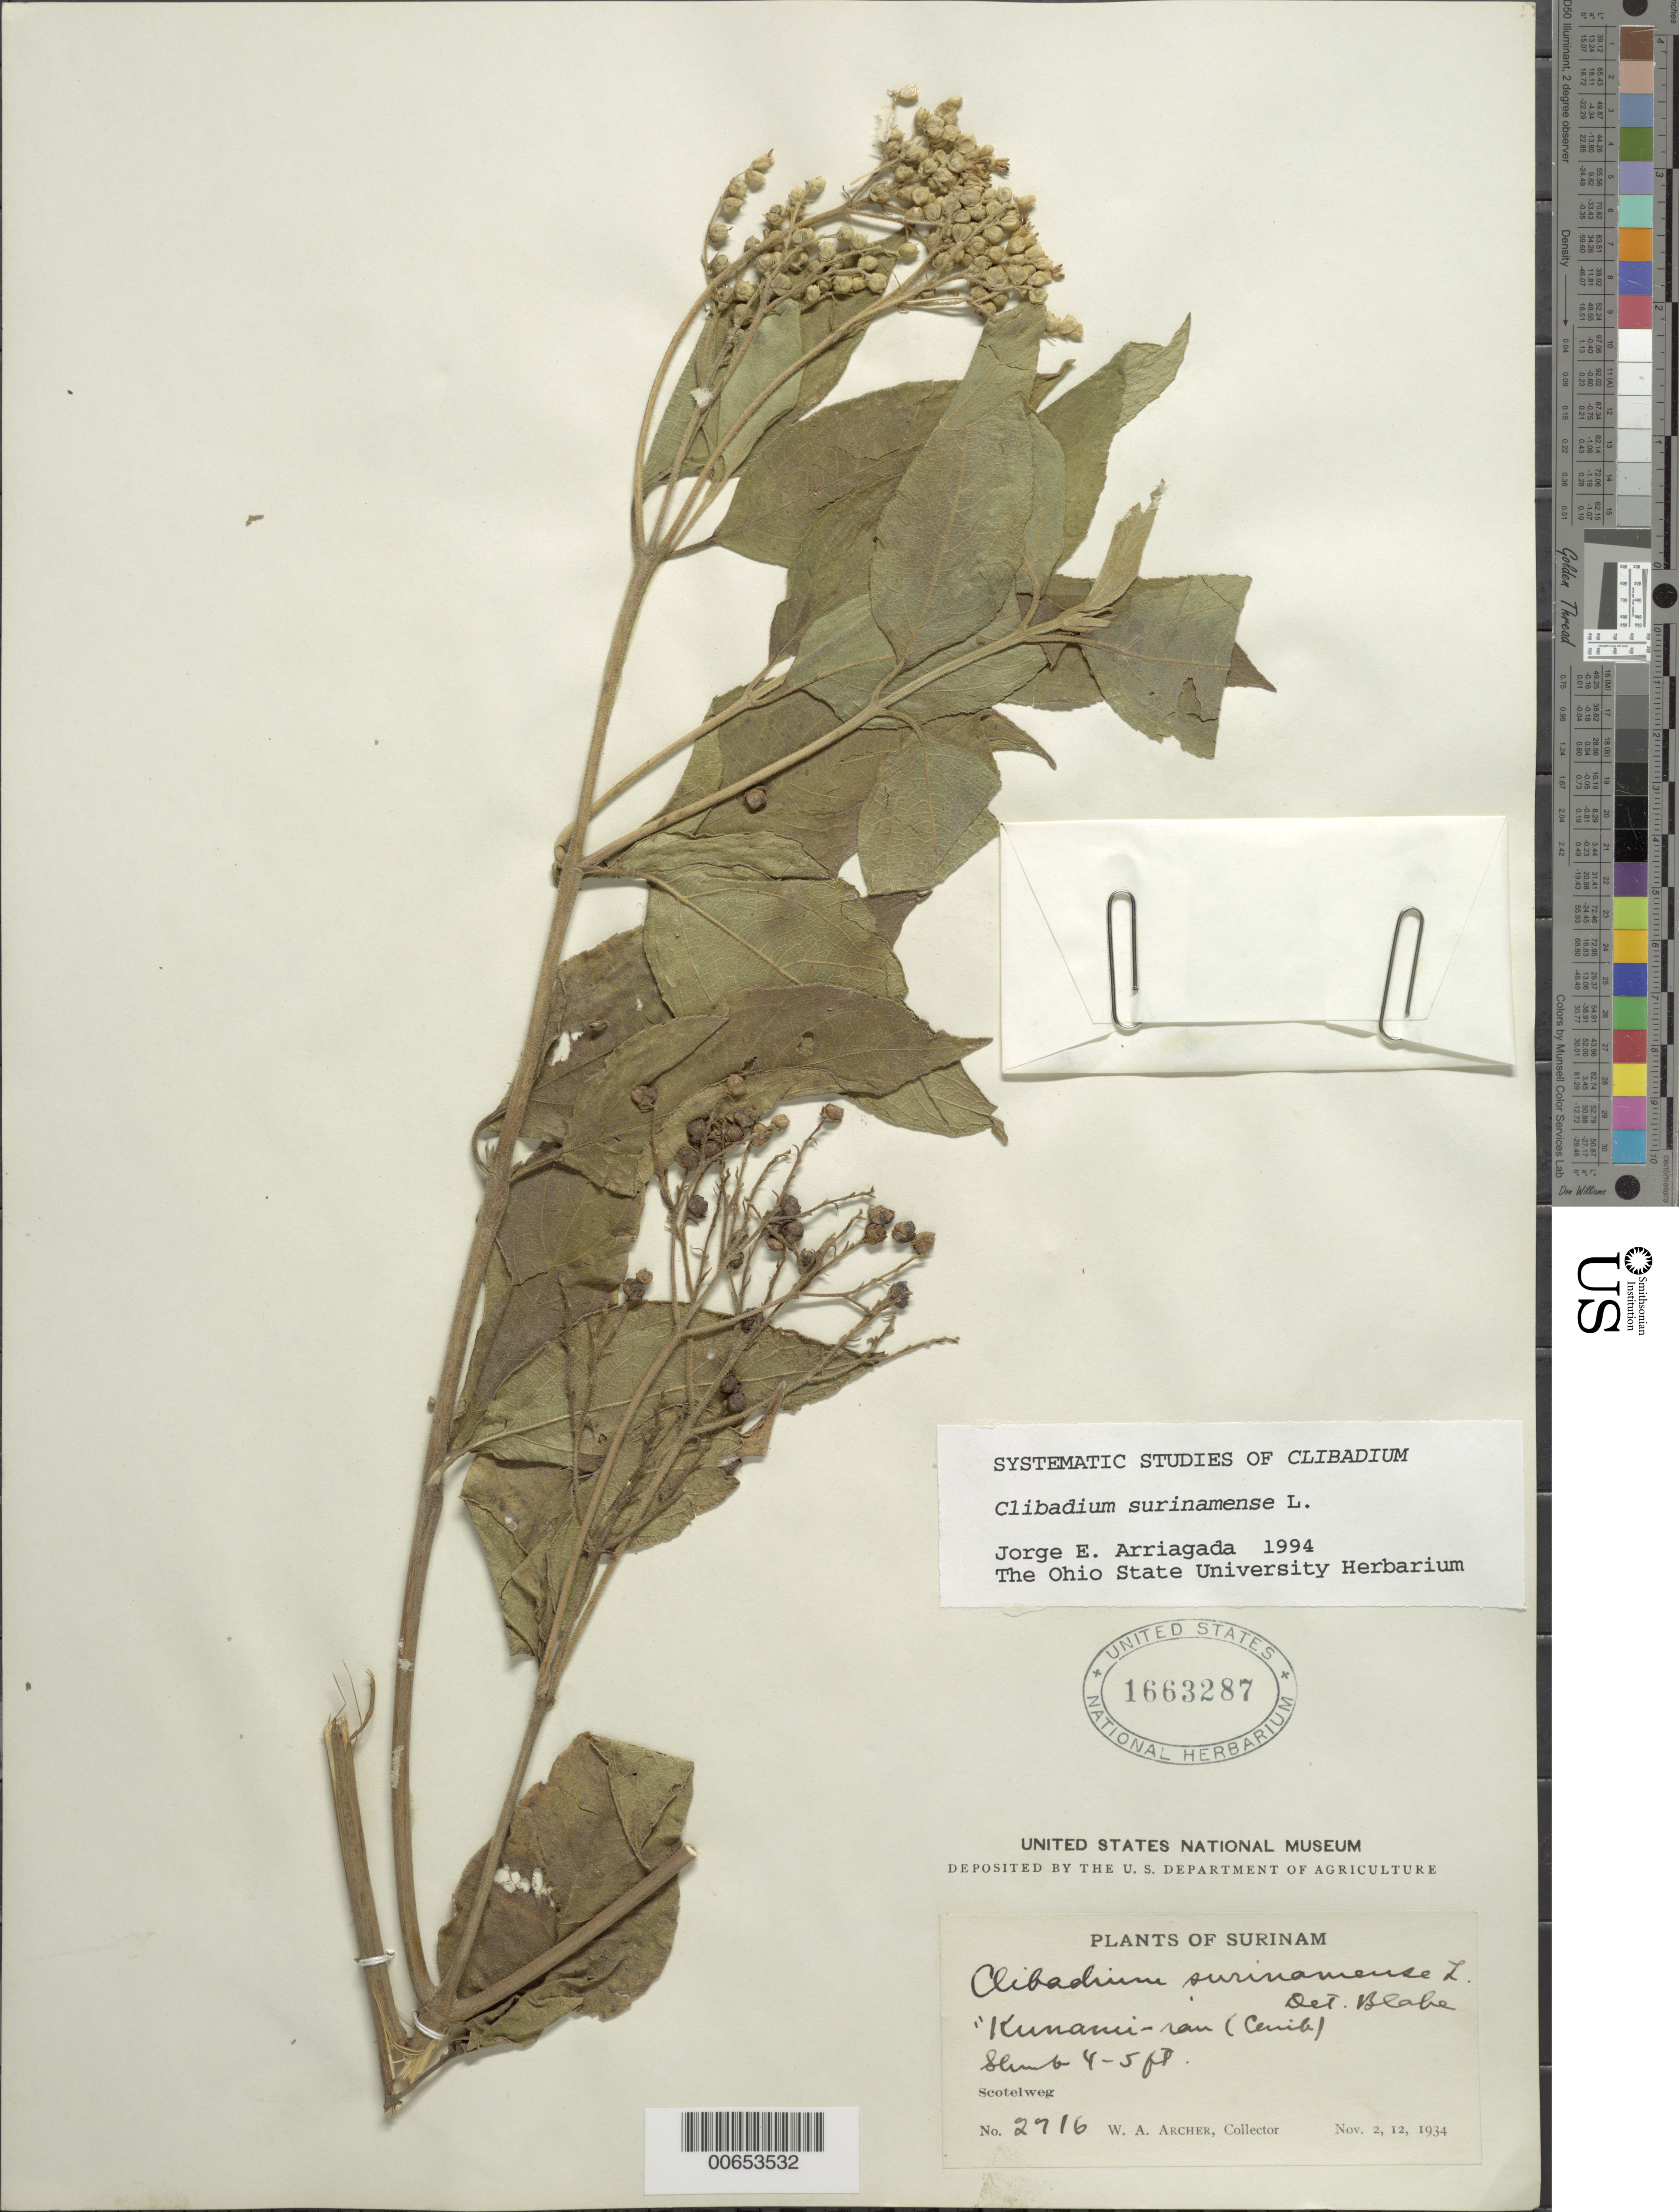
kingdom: Plantae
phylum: Tracheophyta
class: Magnoliopsida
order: Asterales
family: Asteraceae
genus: Clibadium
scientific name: Clibadium surinamense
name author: L.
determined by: Arriagada, J. E.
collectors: W. A. Archer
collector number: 2716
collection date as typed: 2-Nov-34 or 12-Nov-34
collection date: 1934-11-02 or 1934-11-12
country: Suriname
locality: Scotelweg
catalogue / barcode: US 1663287